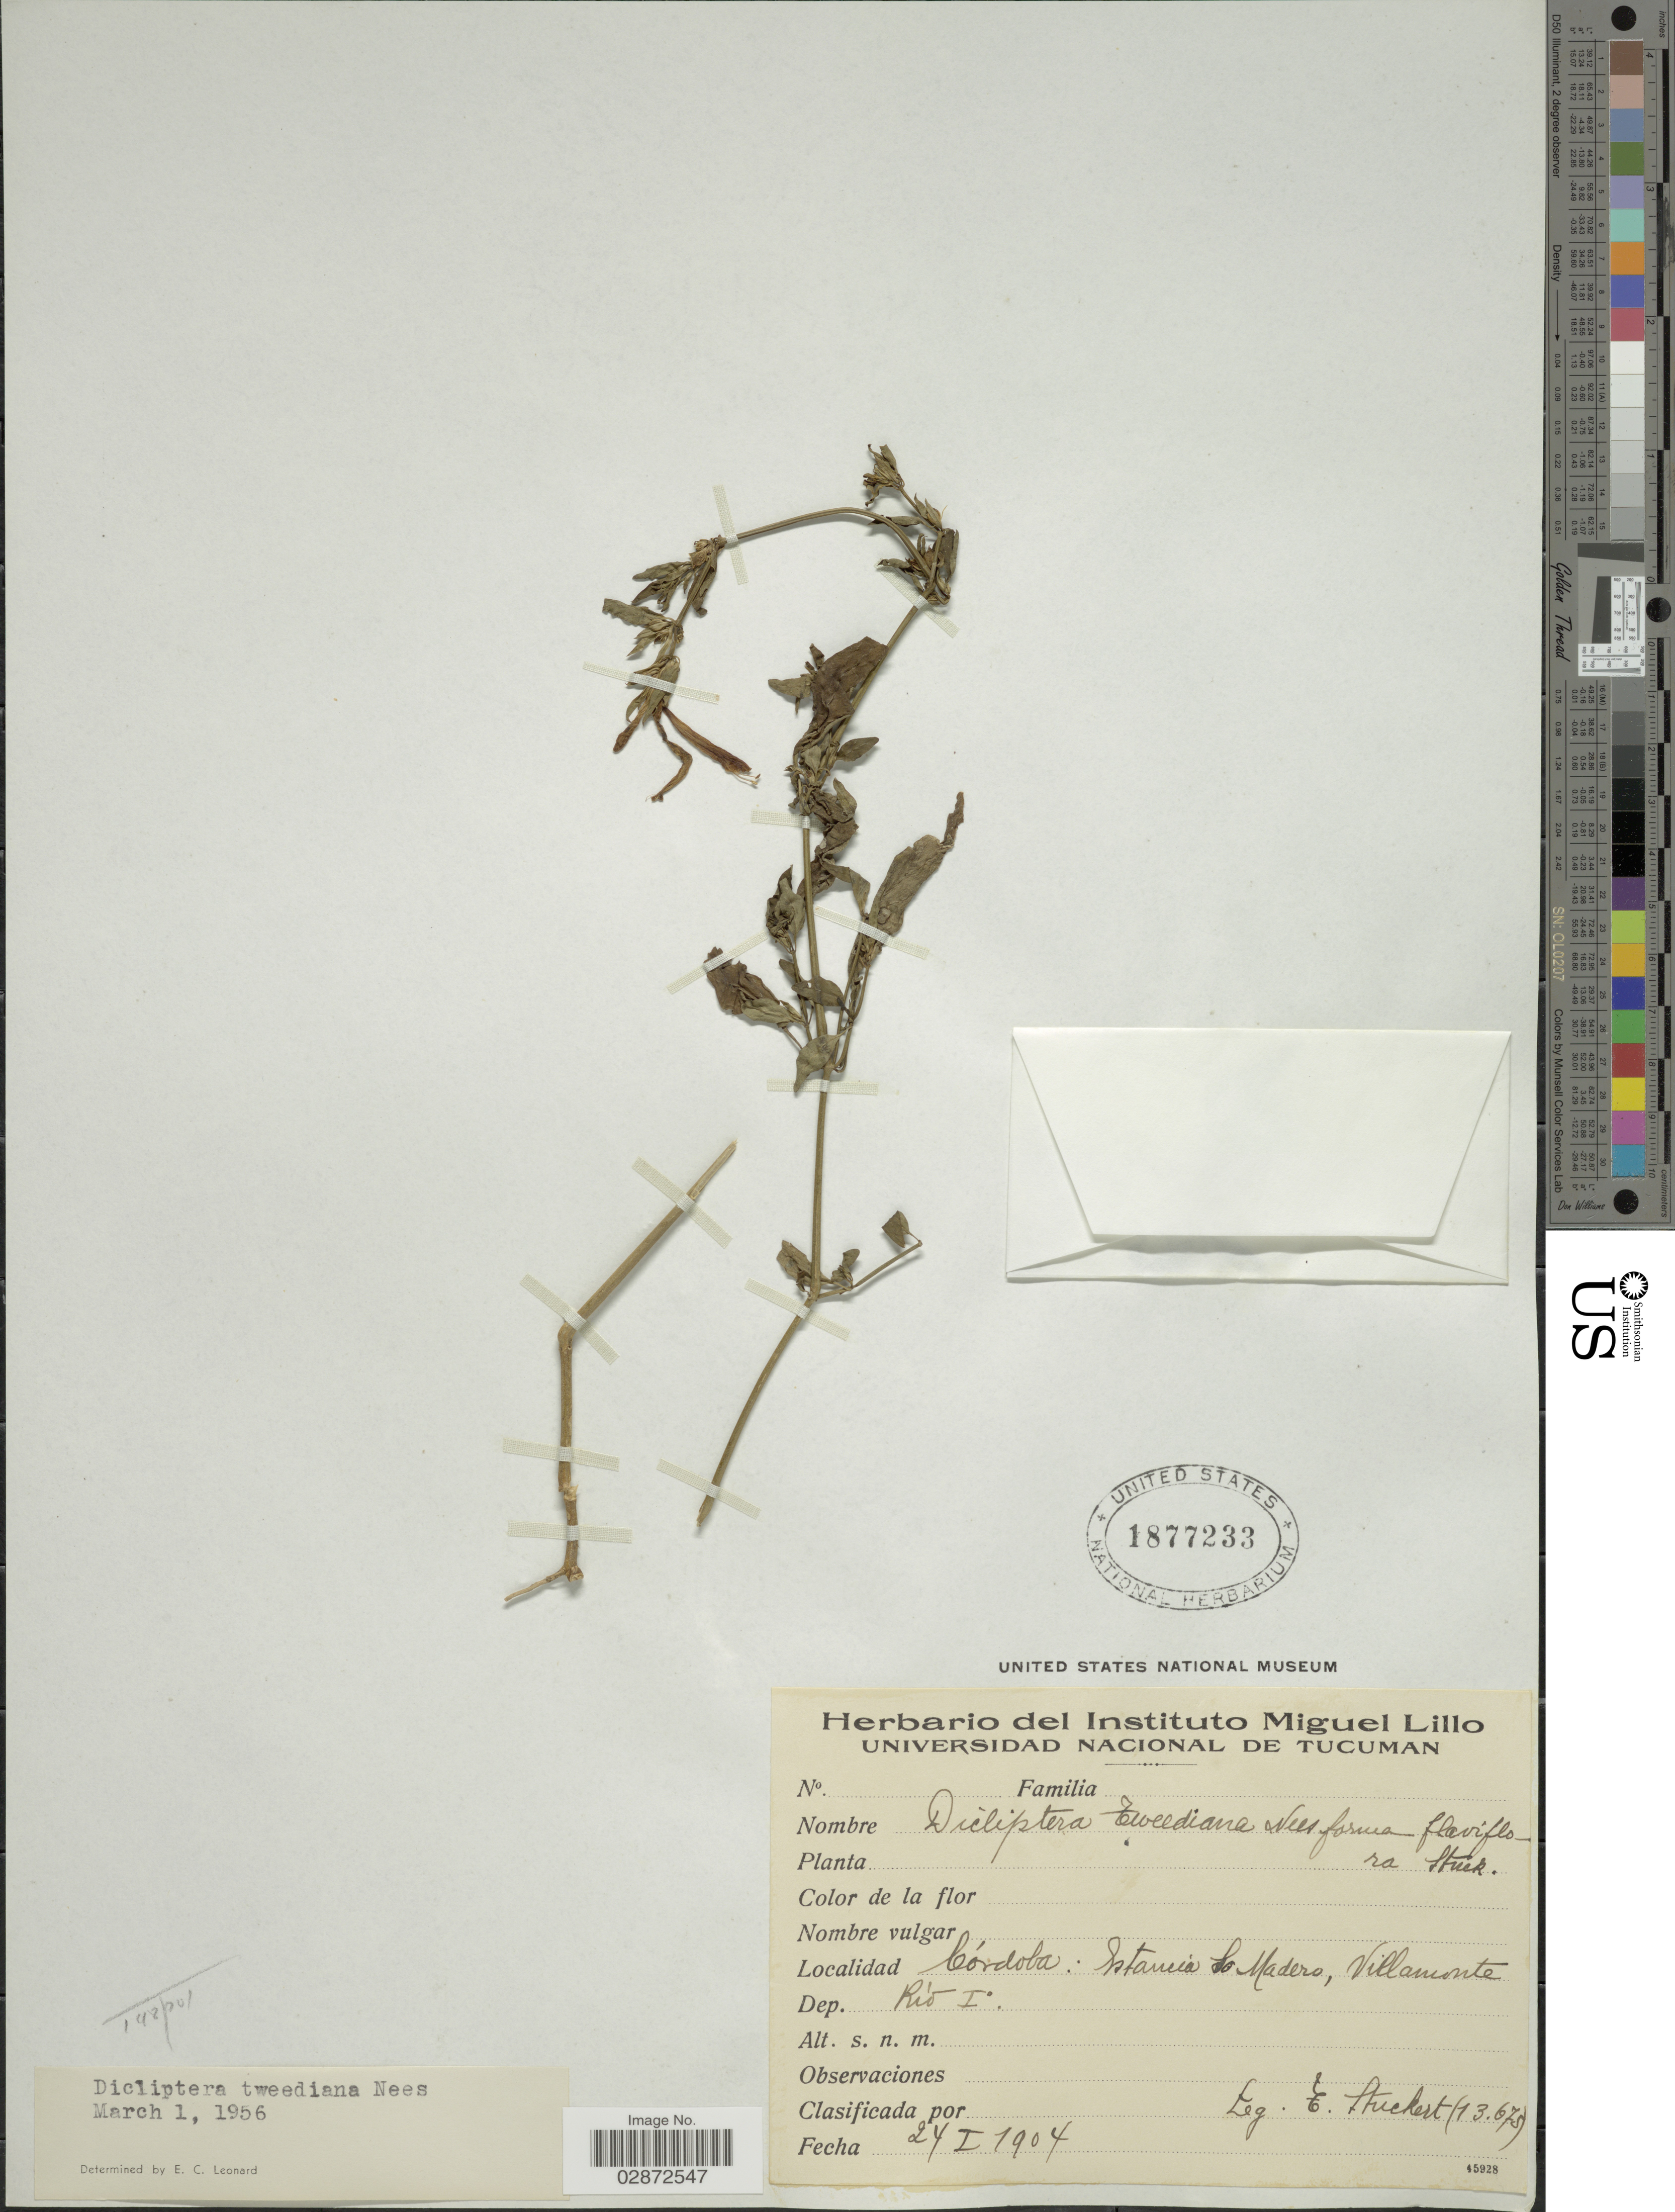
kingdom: Plantae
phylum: Tracheophyta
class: Magnoliopsida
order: Lamiales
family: Acanthaceae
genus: Dicliptera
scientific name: Dicliptera squarrosa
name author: Nees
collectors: T. Stuckert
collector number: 13675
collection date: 1904-01-24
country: Argentina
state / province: Cordoba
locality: Cordoba: Estancia La Madero, Villamonte. Dep. Rio I.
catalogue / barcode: US 1877233